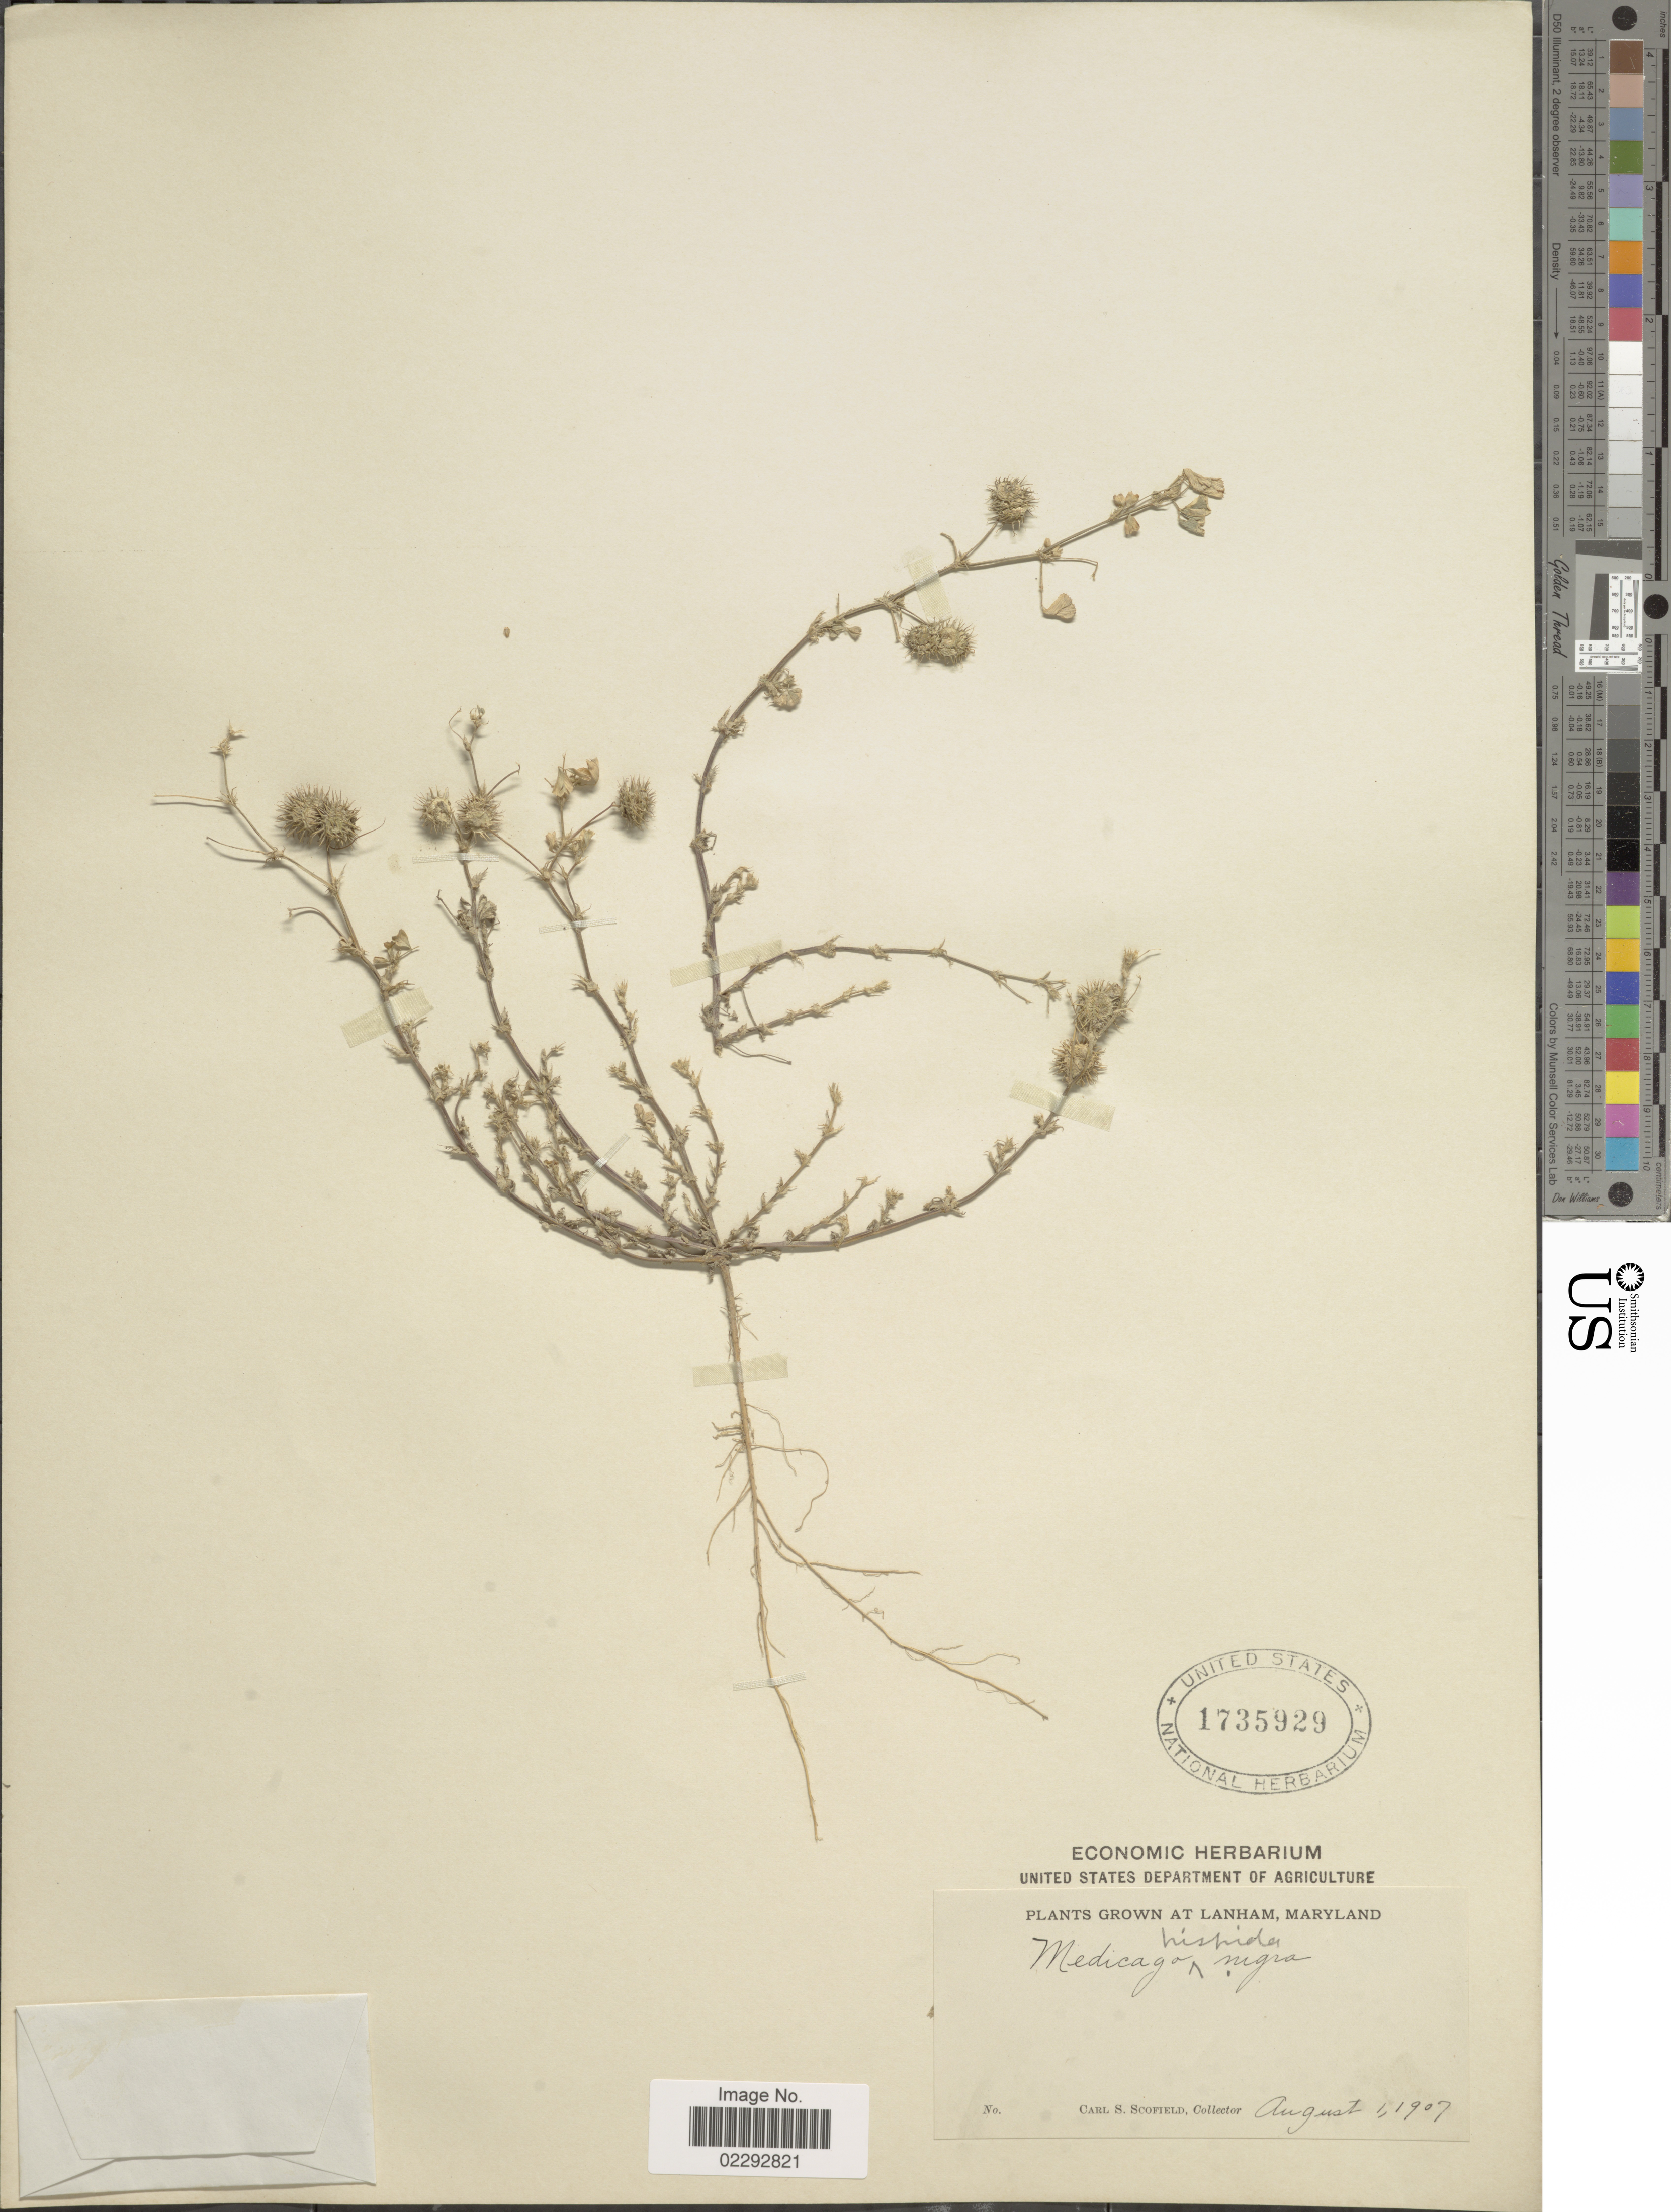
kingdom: Plantae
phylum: Tracheophyta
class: Magnoliopsida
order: Fabales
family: Fabaceae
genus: Medicago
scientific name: Medicago hispida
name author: Gaertn.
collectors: C. Scofield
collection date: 1907-08-01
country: United States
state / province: Maryland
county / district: Prince George's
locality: Lanham, Maryland.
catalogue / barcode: US 1735929